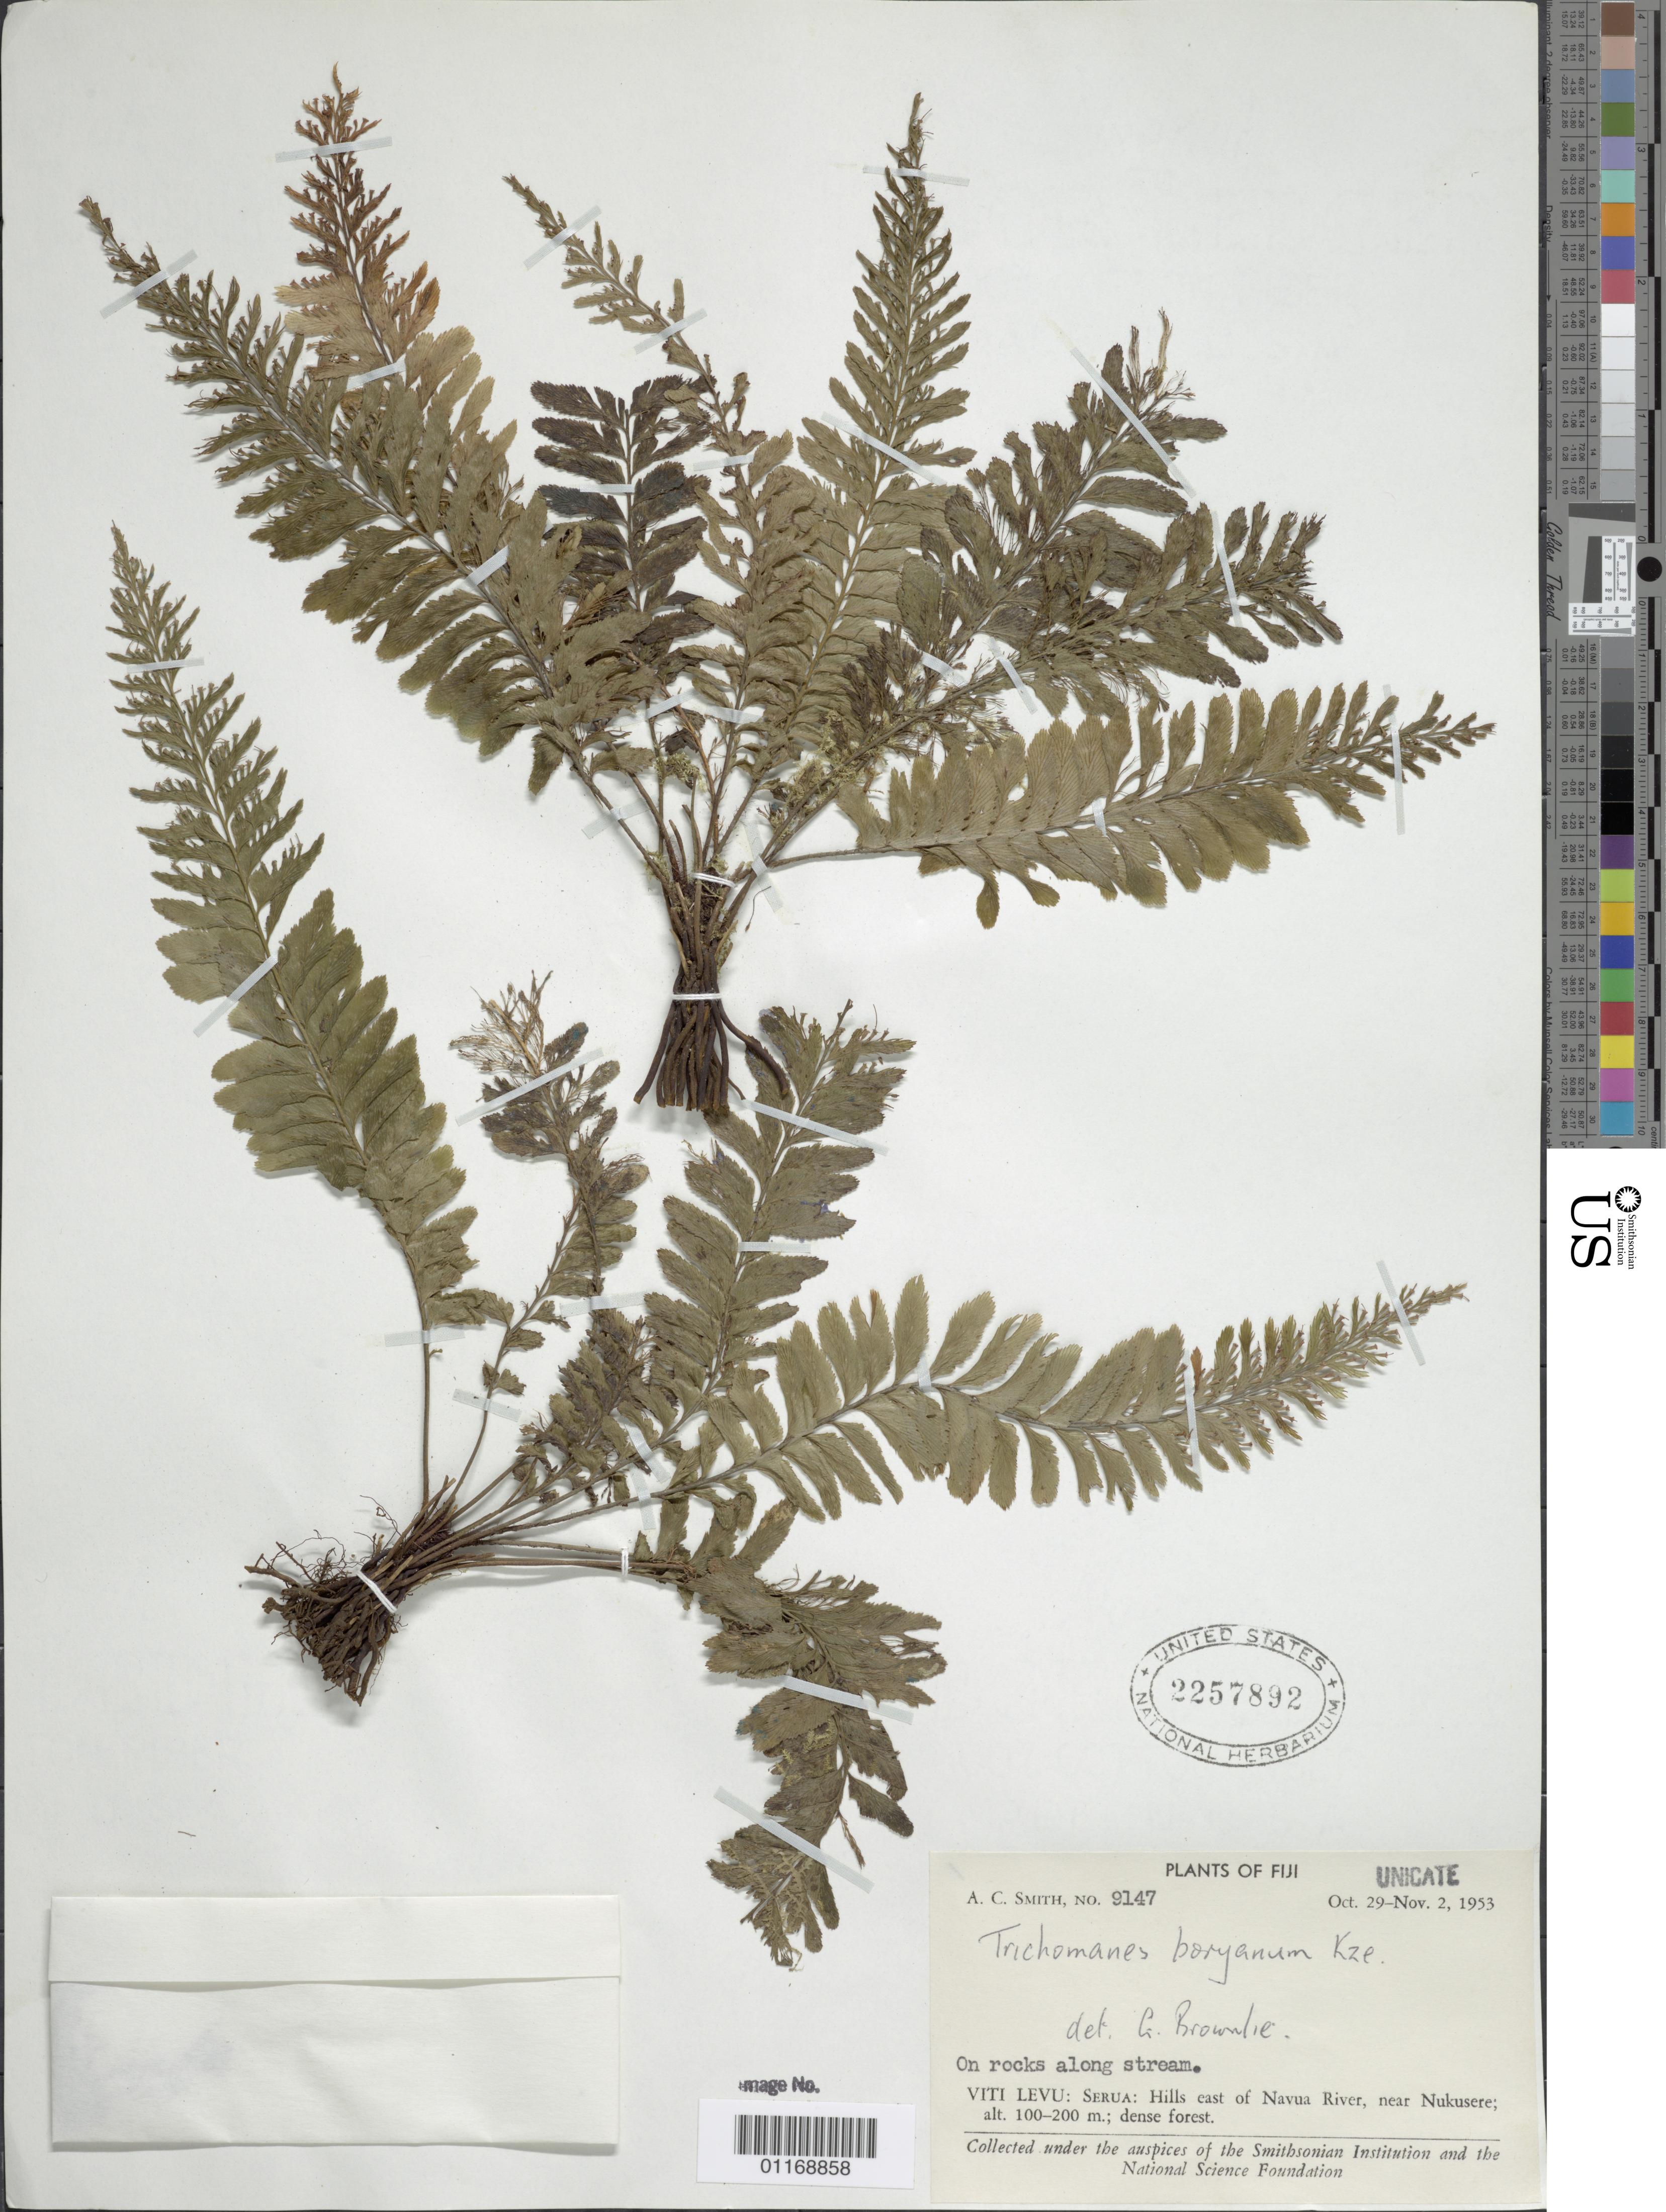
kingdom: Plantae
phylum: Tracheophyta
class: Polypodiopsida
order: Hymenophyllales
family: Hymenophyllaceae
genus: Cephalomanes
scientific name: Cephalomanes atrovirens subsp. boryanum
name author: (Kunze) K. Iwats.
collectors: A. C. Smith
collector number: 9147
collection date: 1953-10-29/1953-11-02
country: Fiji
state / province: Central Division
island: Viti Levu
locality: Hills east of Navua River, near Nukusere; Serua Prov.; Viti Levu; Fiji.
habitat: On rocks along stream. Dense forest.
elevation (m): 100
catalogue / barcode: US 2257892